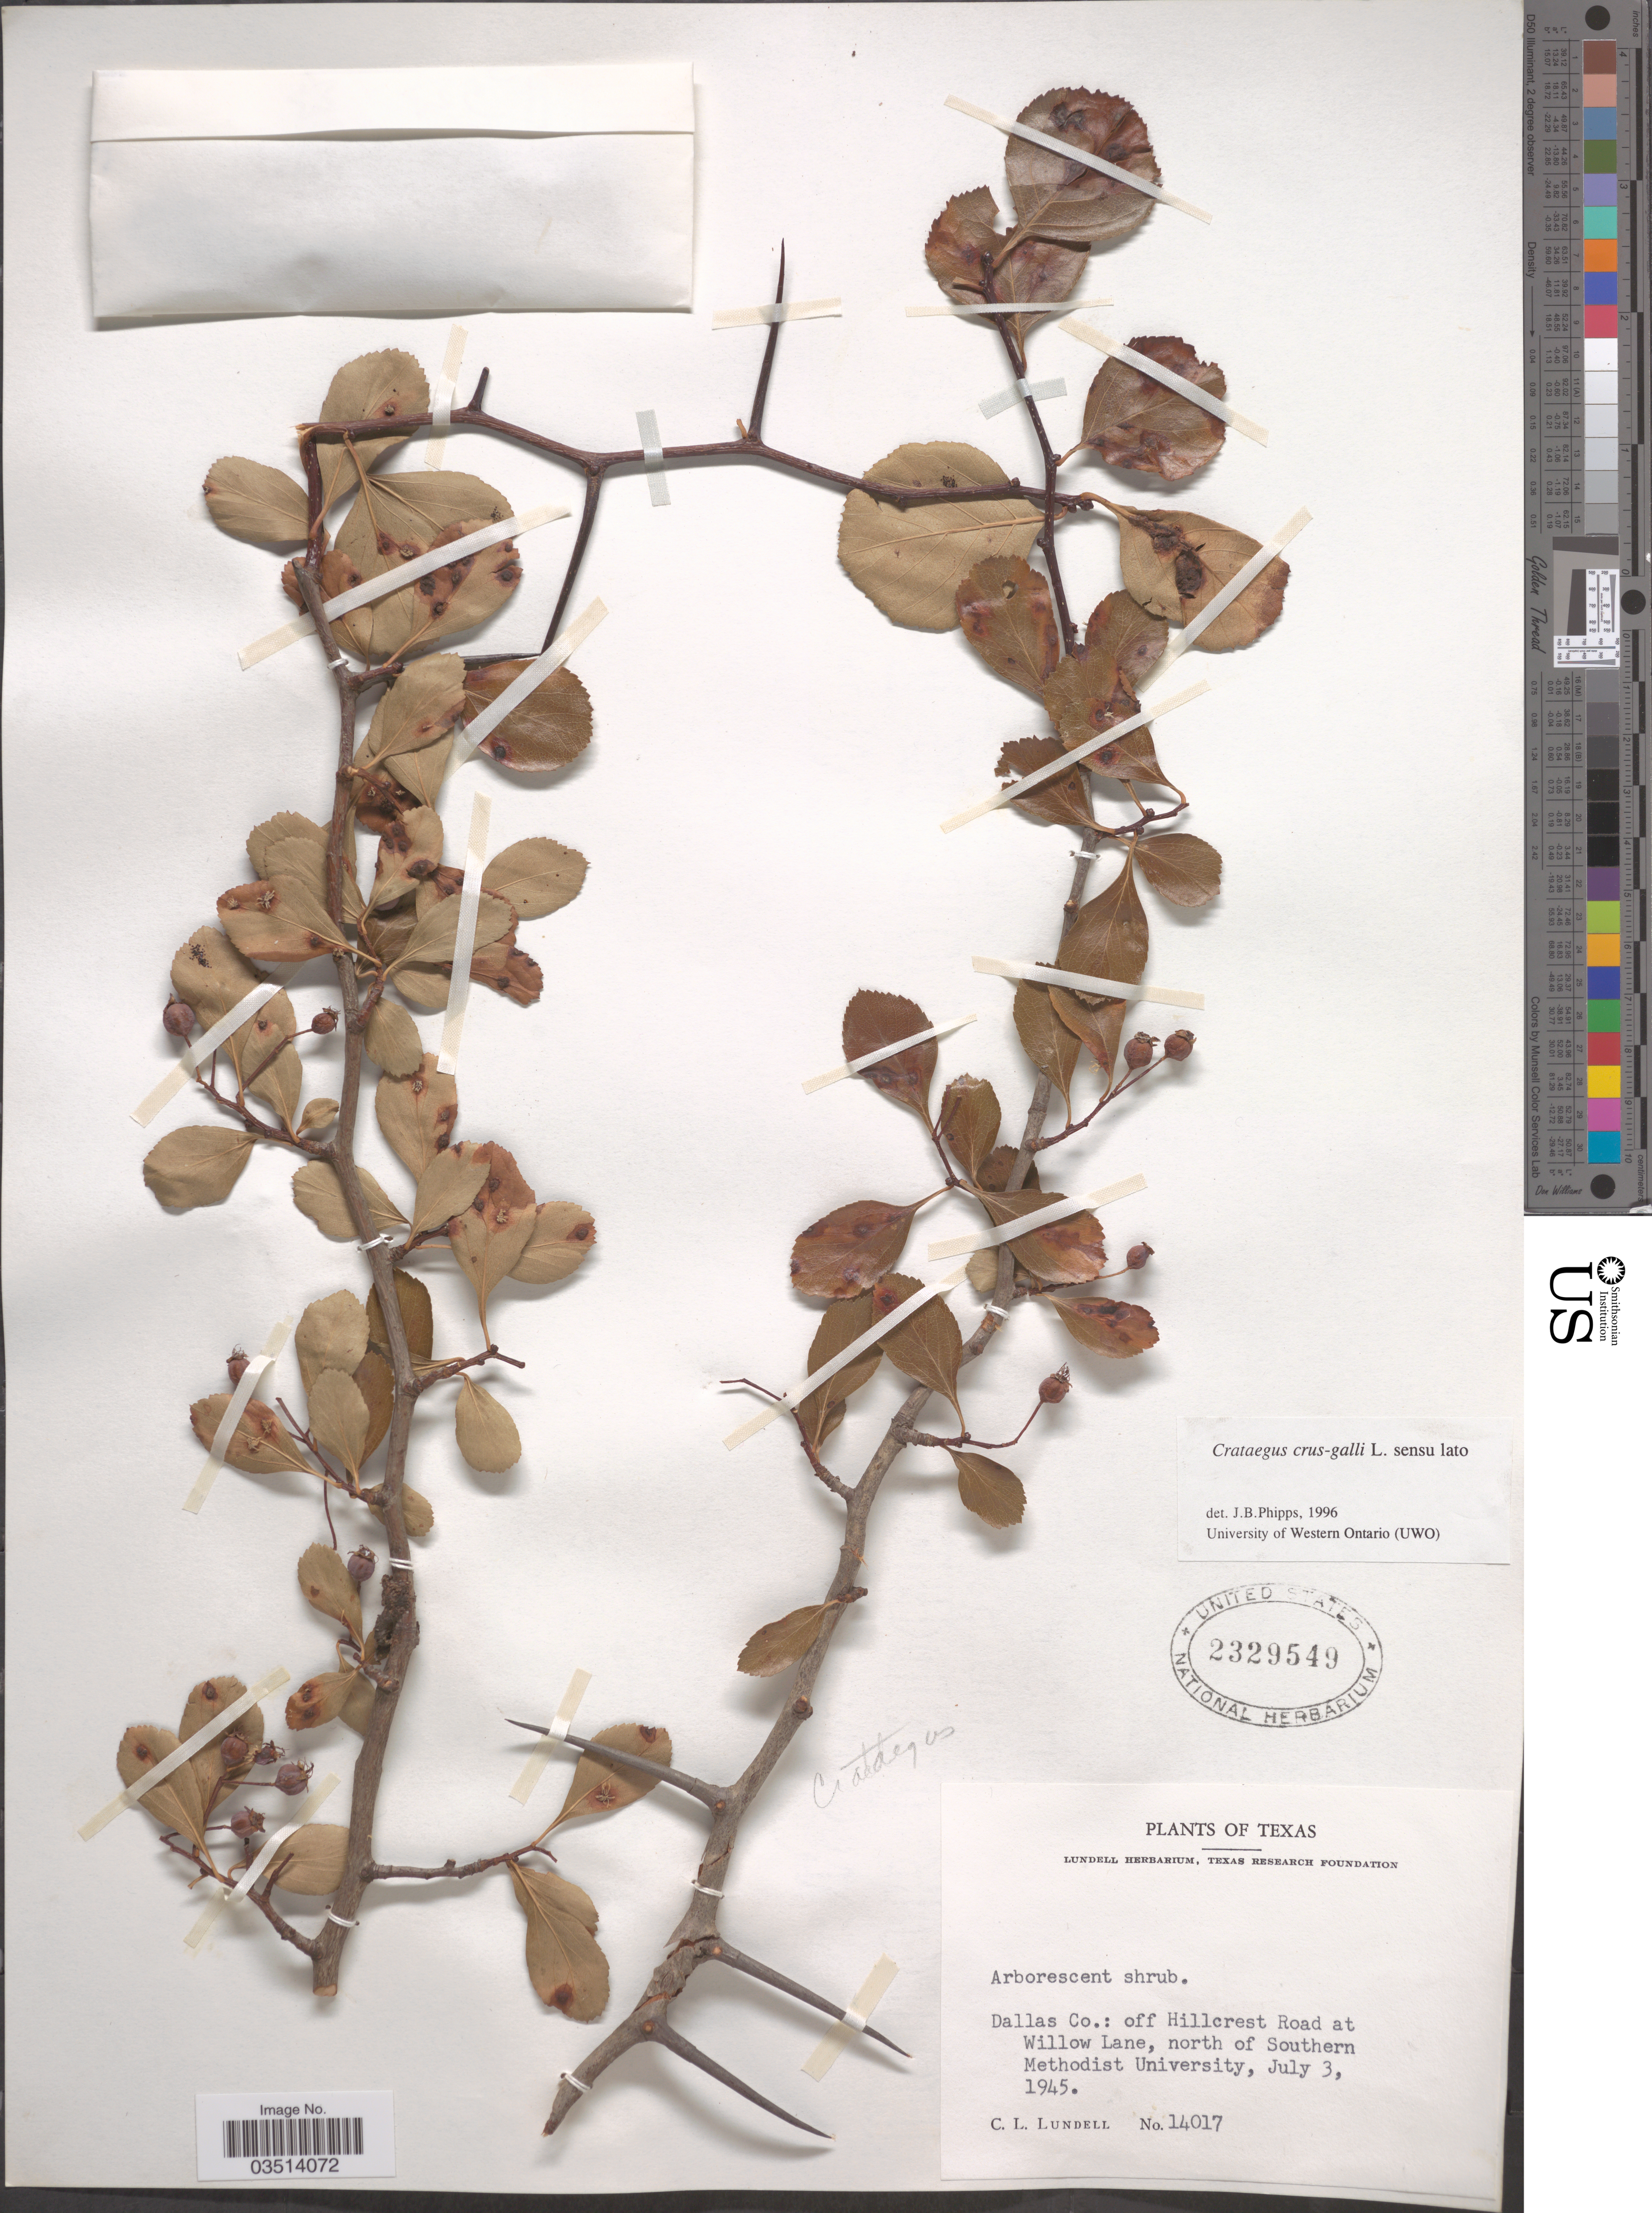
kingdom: Plantae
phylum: Tracheophyta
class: Magnoliopsida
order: Rosales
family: Rosaceae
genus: Crataegus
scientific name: Crataegus crus-galli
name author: L.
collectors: C. L. Lundell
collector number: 14017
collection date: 1945-07-03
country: United States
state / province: Texas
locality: Dallas Co.: off Hillcrest Road at Willow Lane, north of Southern Methodist University.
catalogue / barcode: US 2329549